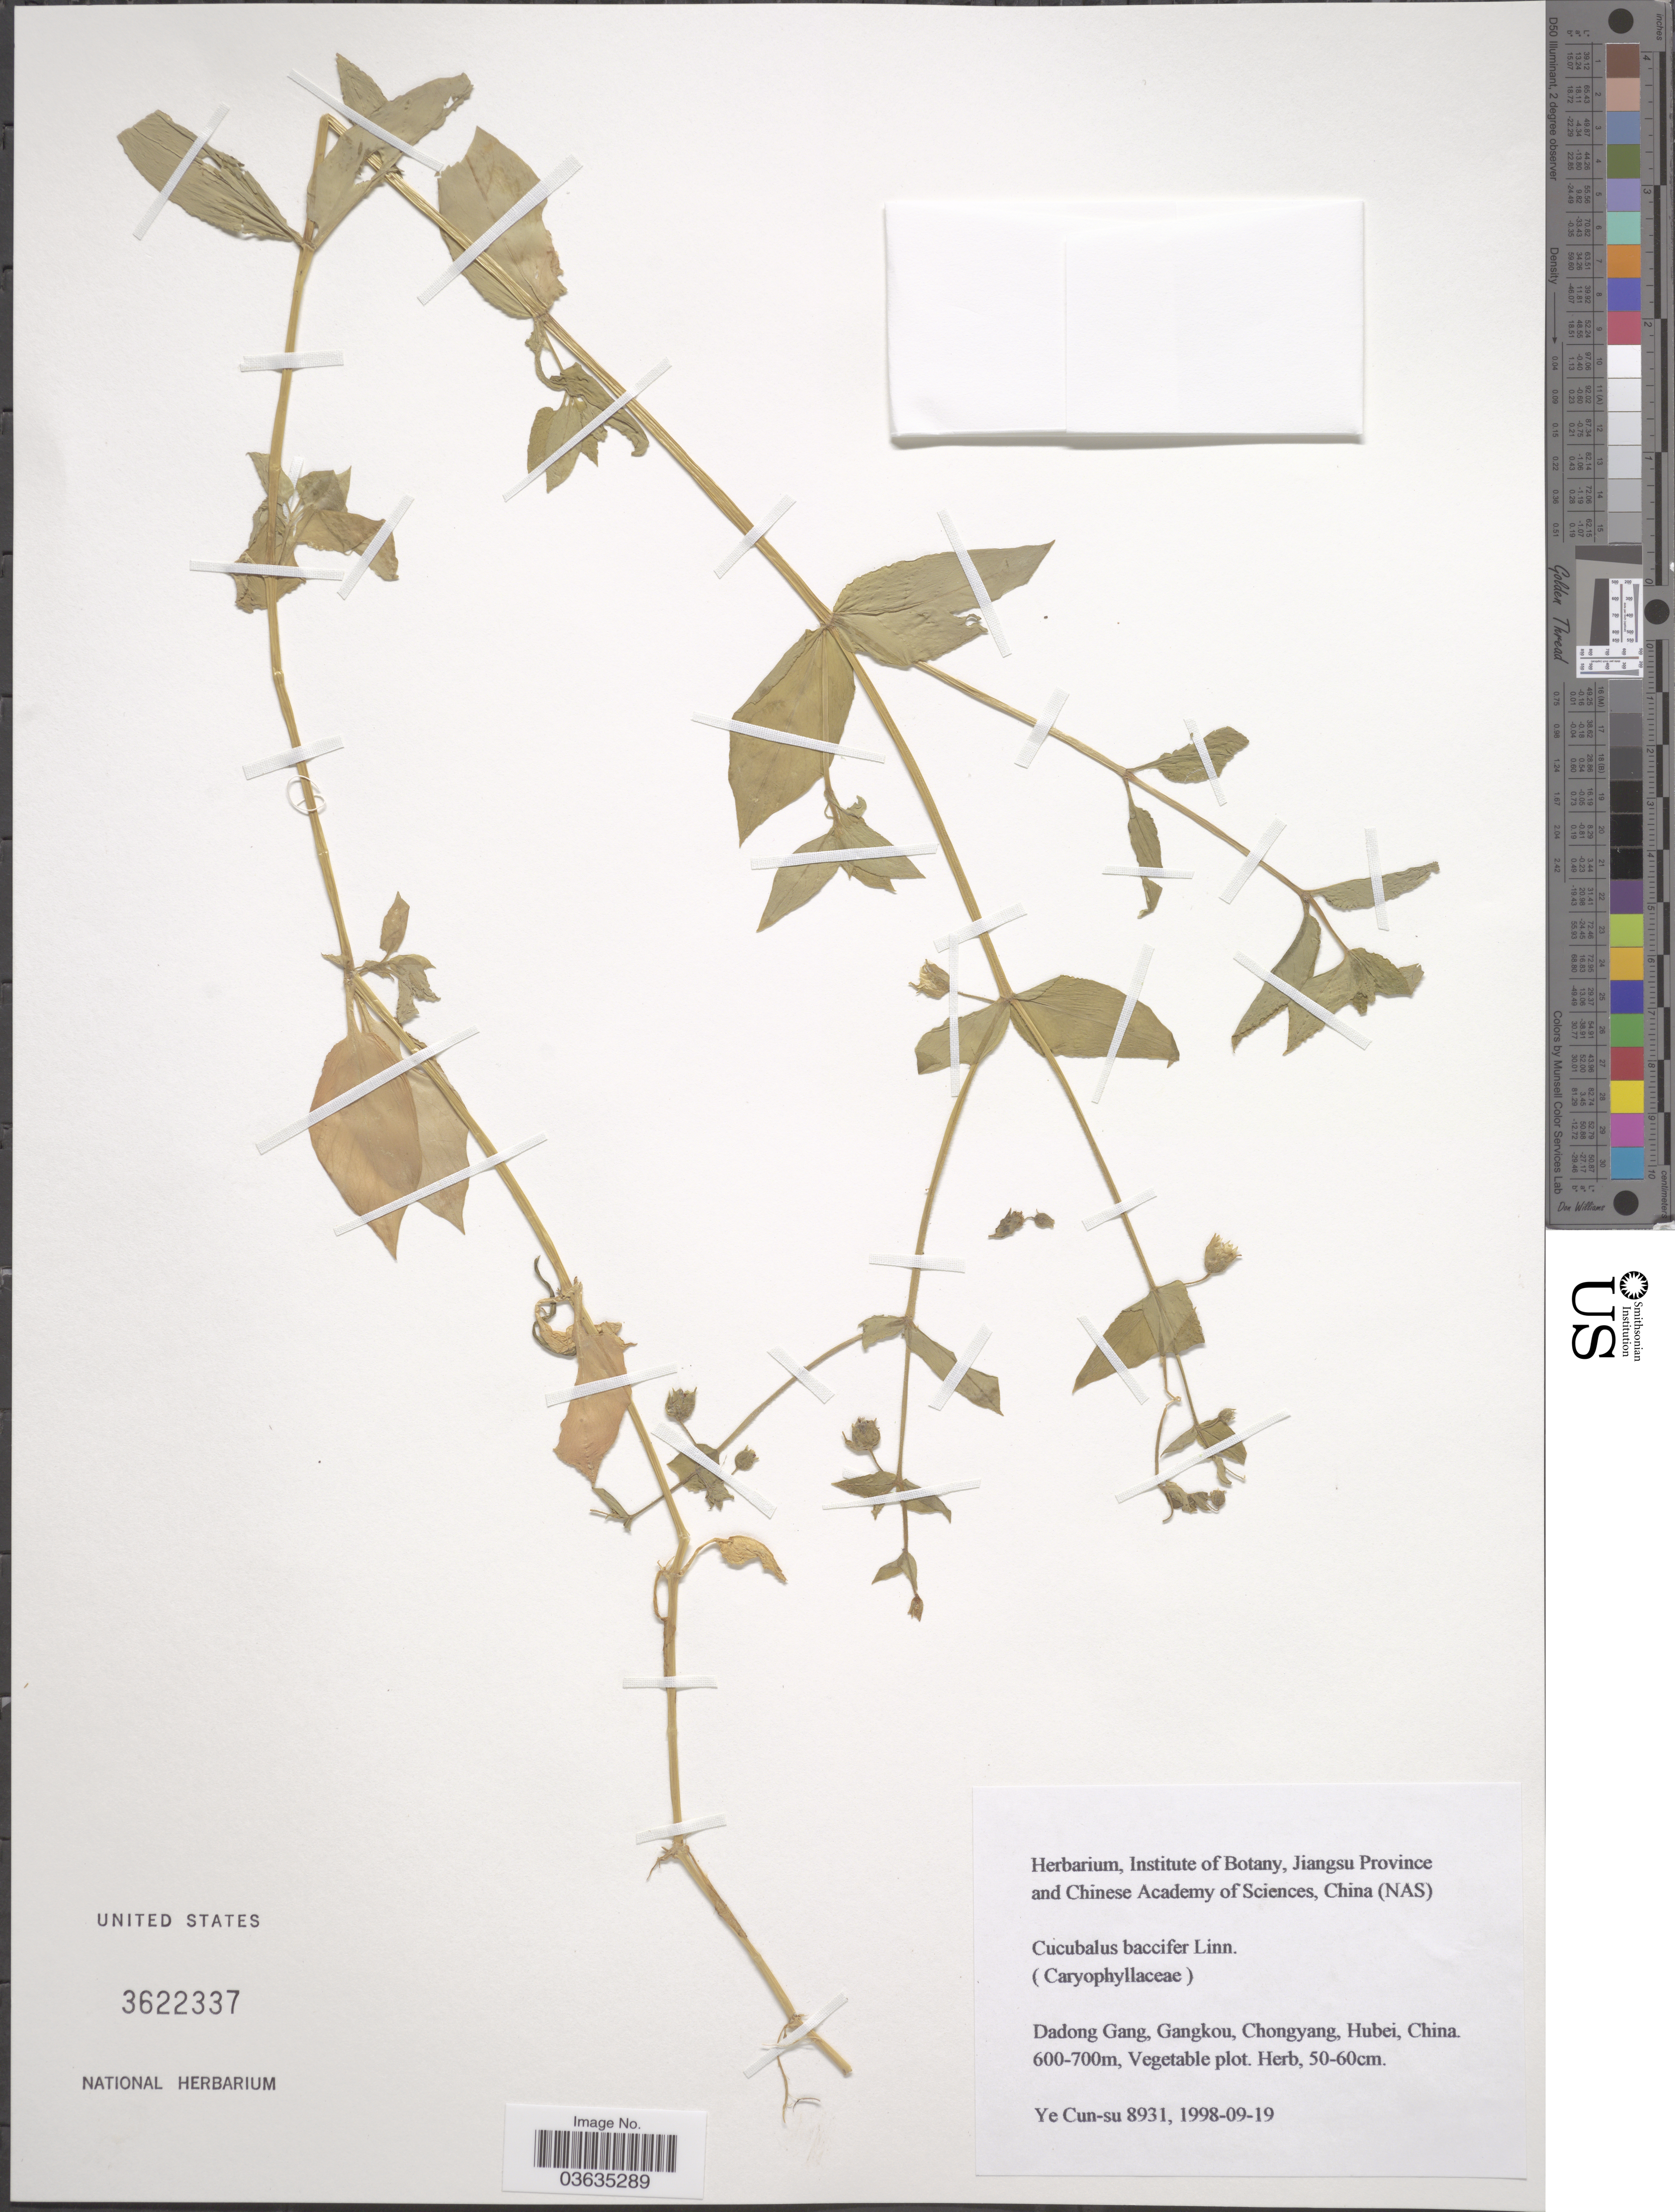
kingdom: Plantae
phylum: Tracheophyta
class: Magnoliopsida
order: Caryophyllales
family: Caryophyllaceae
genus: Silene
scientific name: Silene baccifera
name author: (L.) Durande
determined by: U.S. National Herbarium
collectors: Ye Cun-su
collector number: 8931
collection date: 1998-09-19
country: China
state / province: Hubei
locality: Dadong Gang, Gankou, Chongyang.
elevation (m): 600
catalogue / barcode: US 3622337